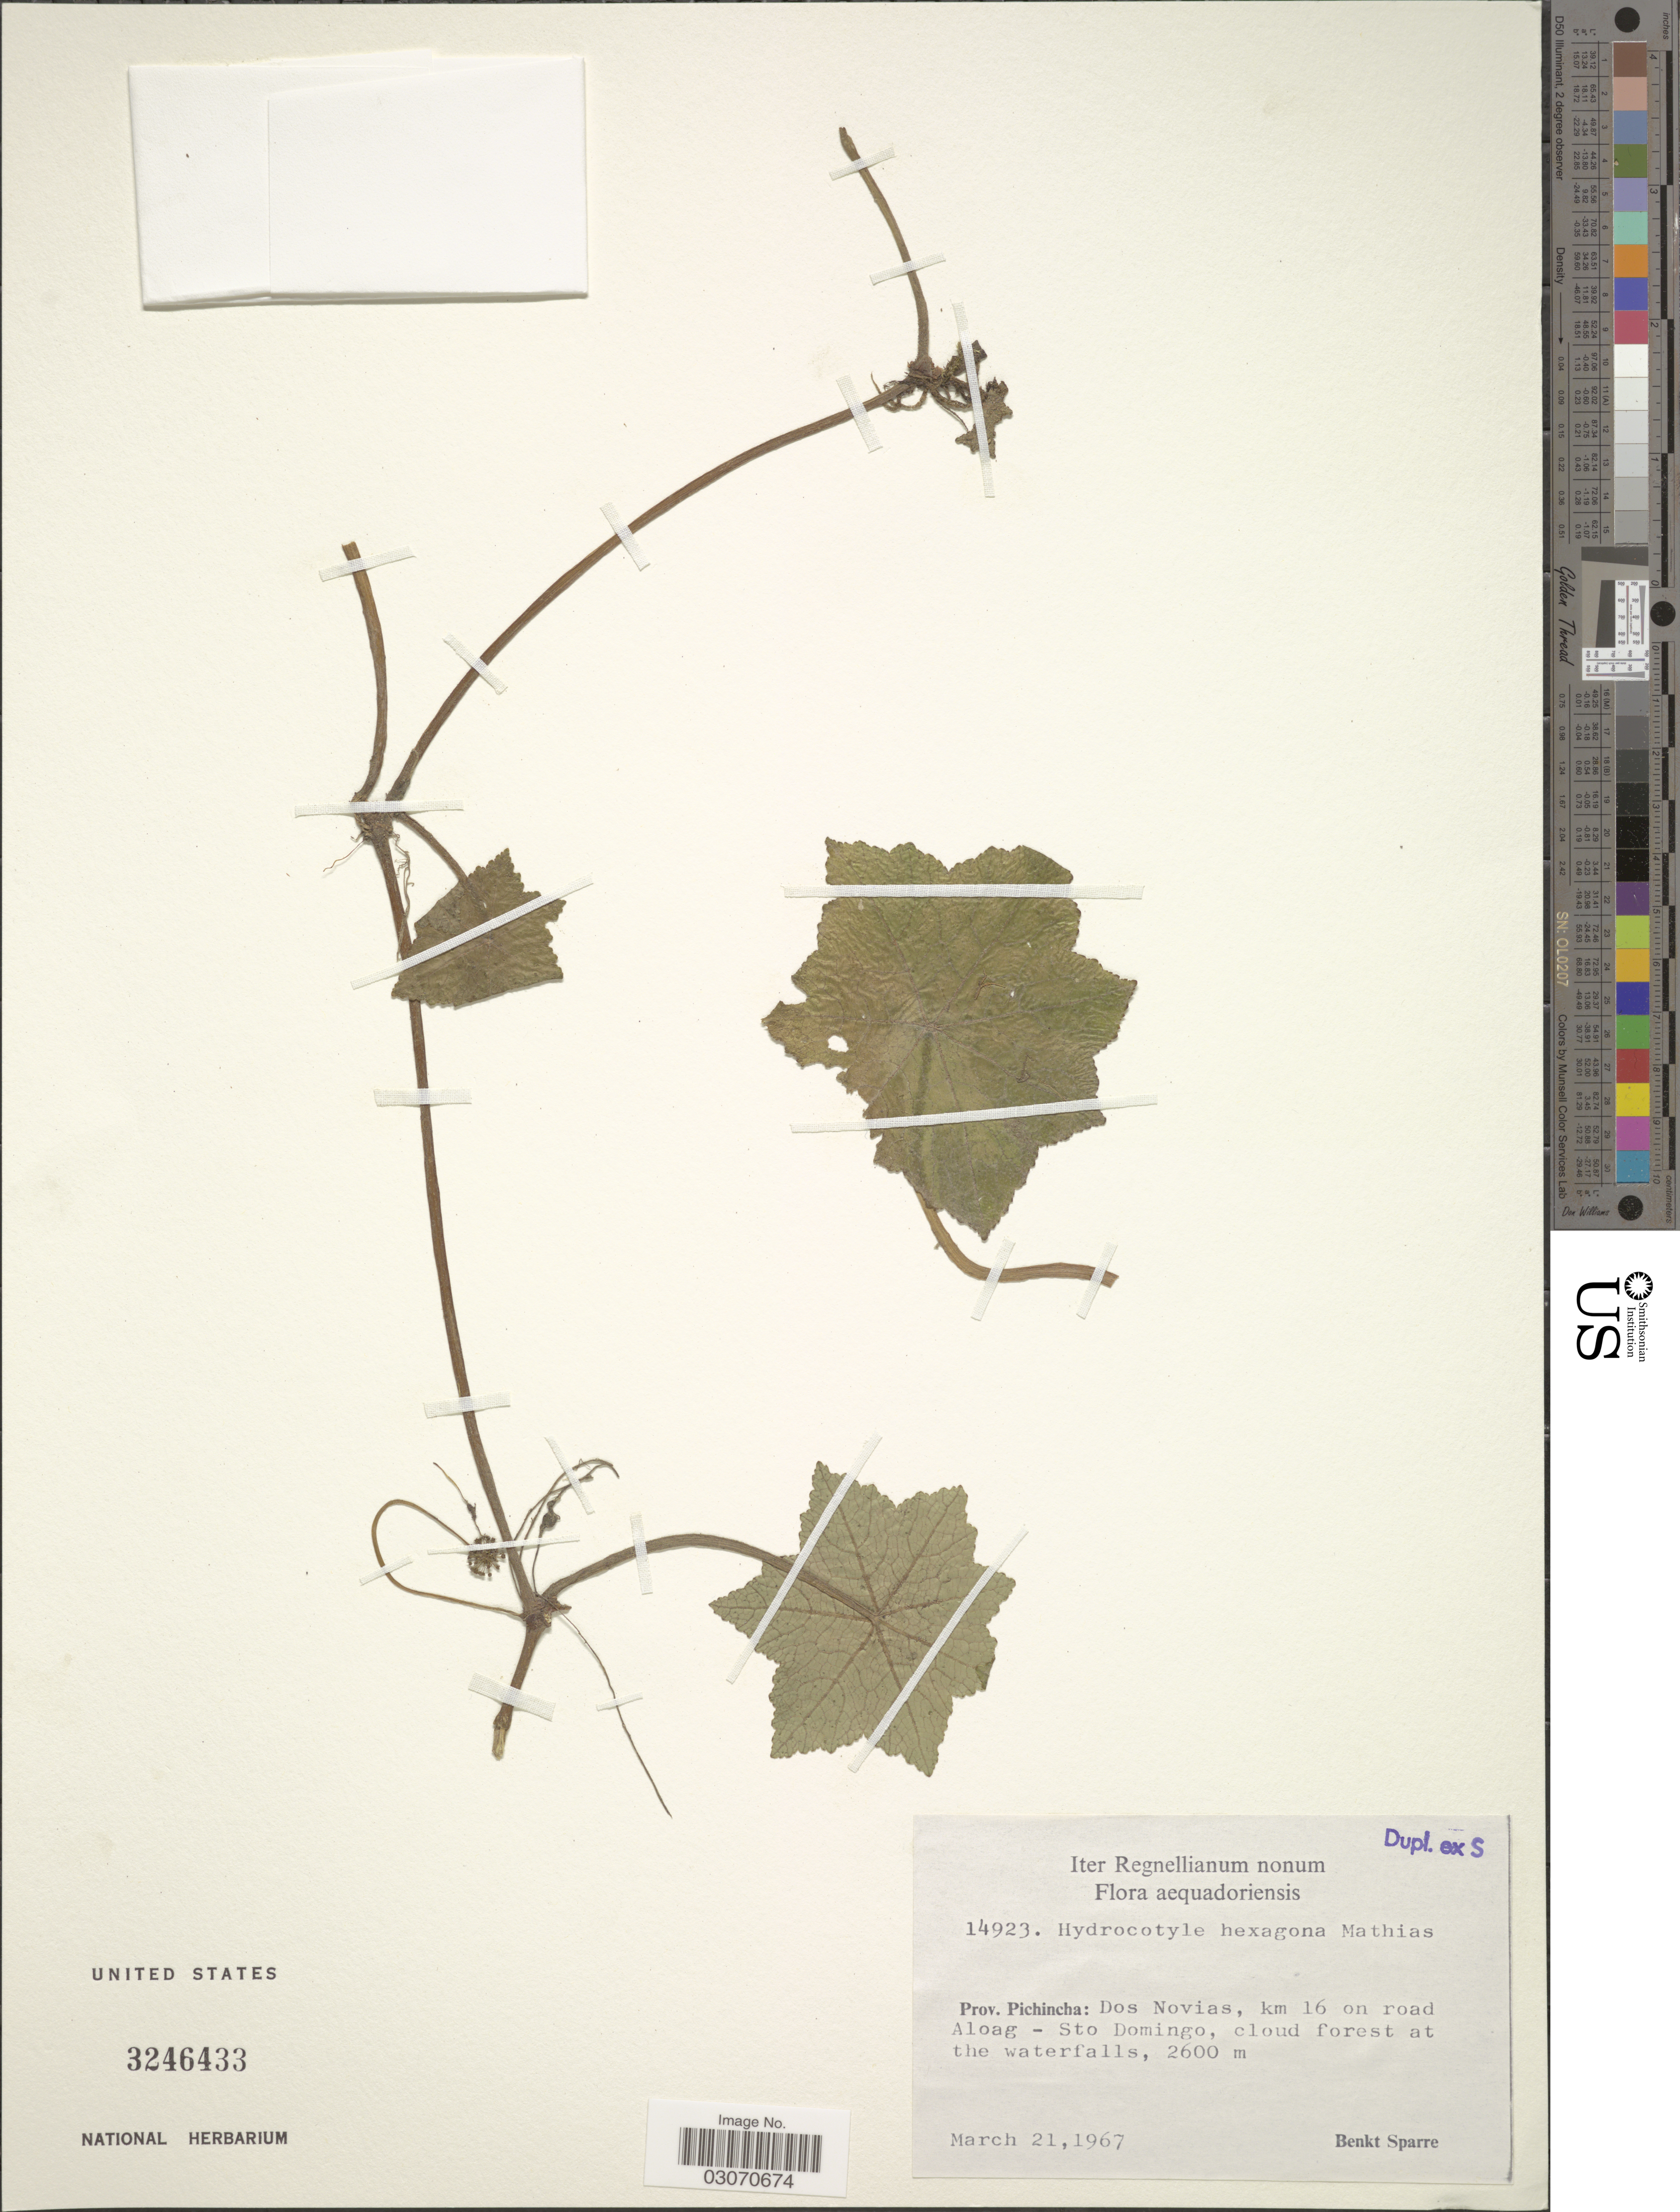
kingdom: Plantae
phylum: Tracheophyta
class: Magnoliopsida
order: Apiales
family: Araliaceae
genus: Hydrocotyle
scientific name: Hydrocotyle hexagona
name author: Mathias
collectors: B. Sparre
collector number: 14923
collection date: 1967-03-21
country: Ecuador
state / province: Pichincha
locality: Dos Novias, km 16 on road Aloag - Sto Domingo.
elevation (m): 2600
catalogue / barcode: US 3246433